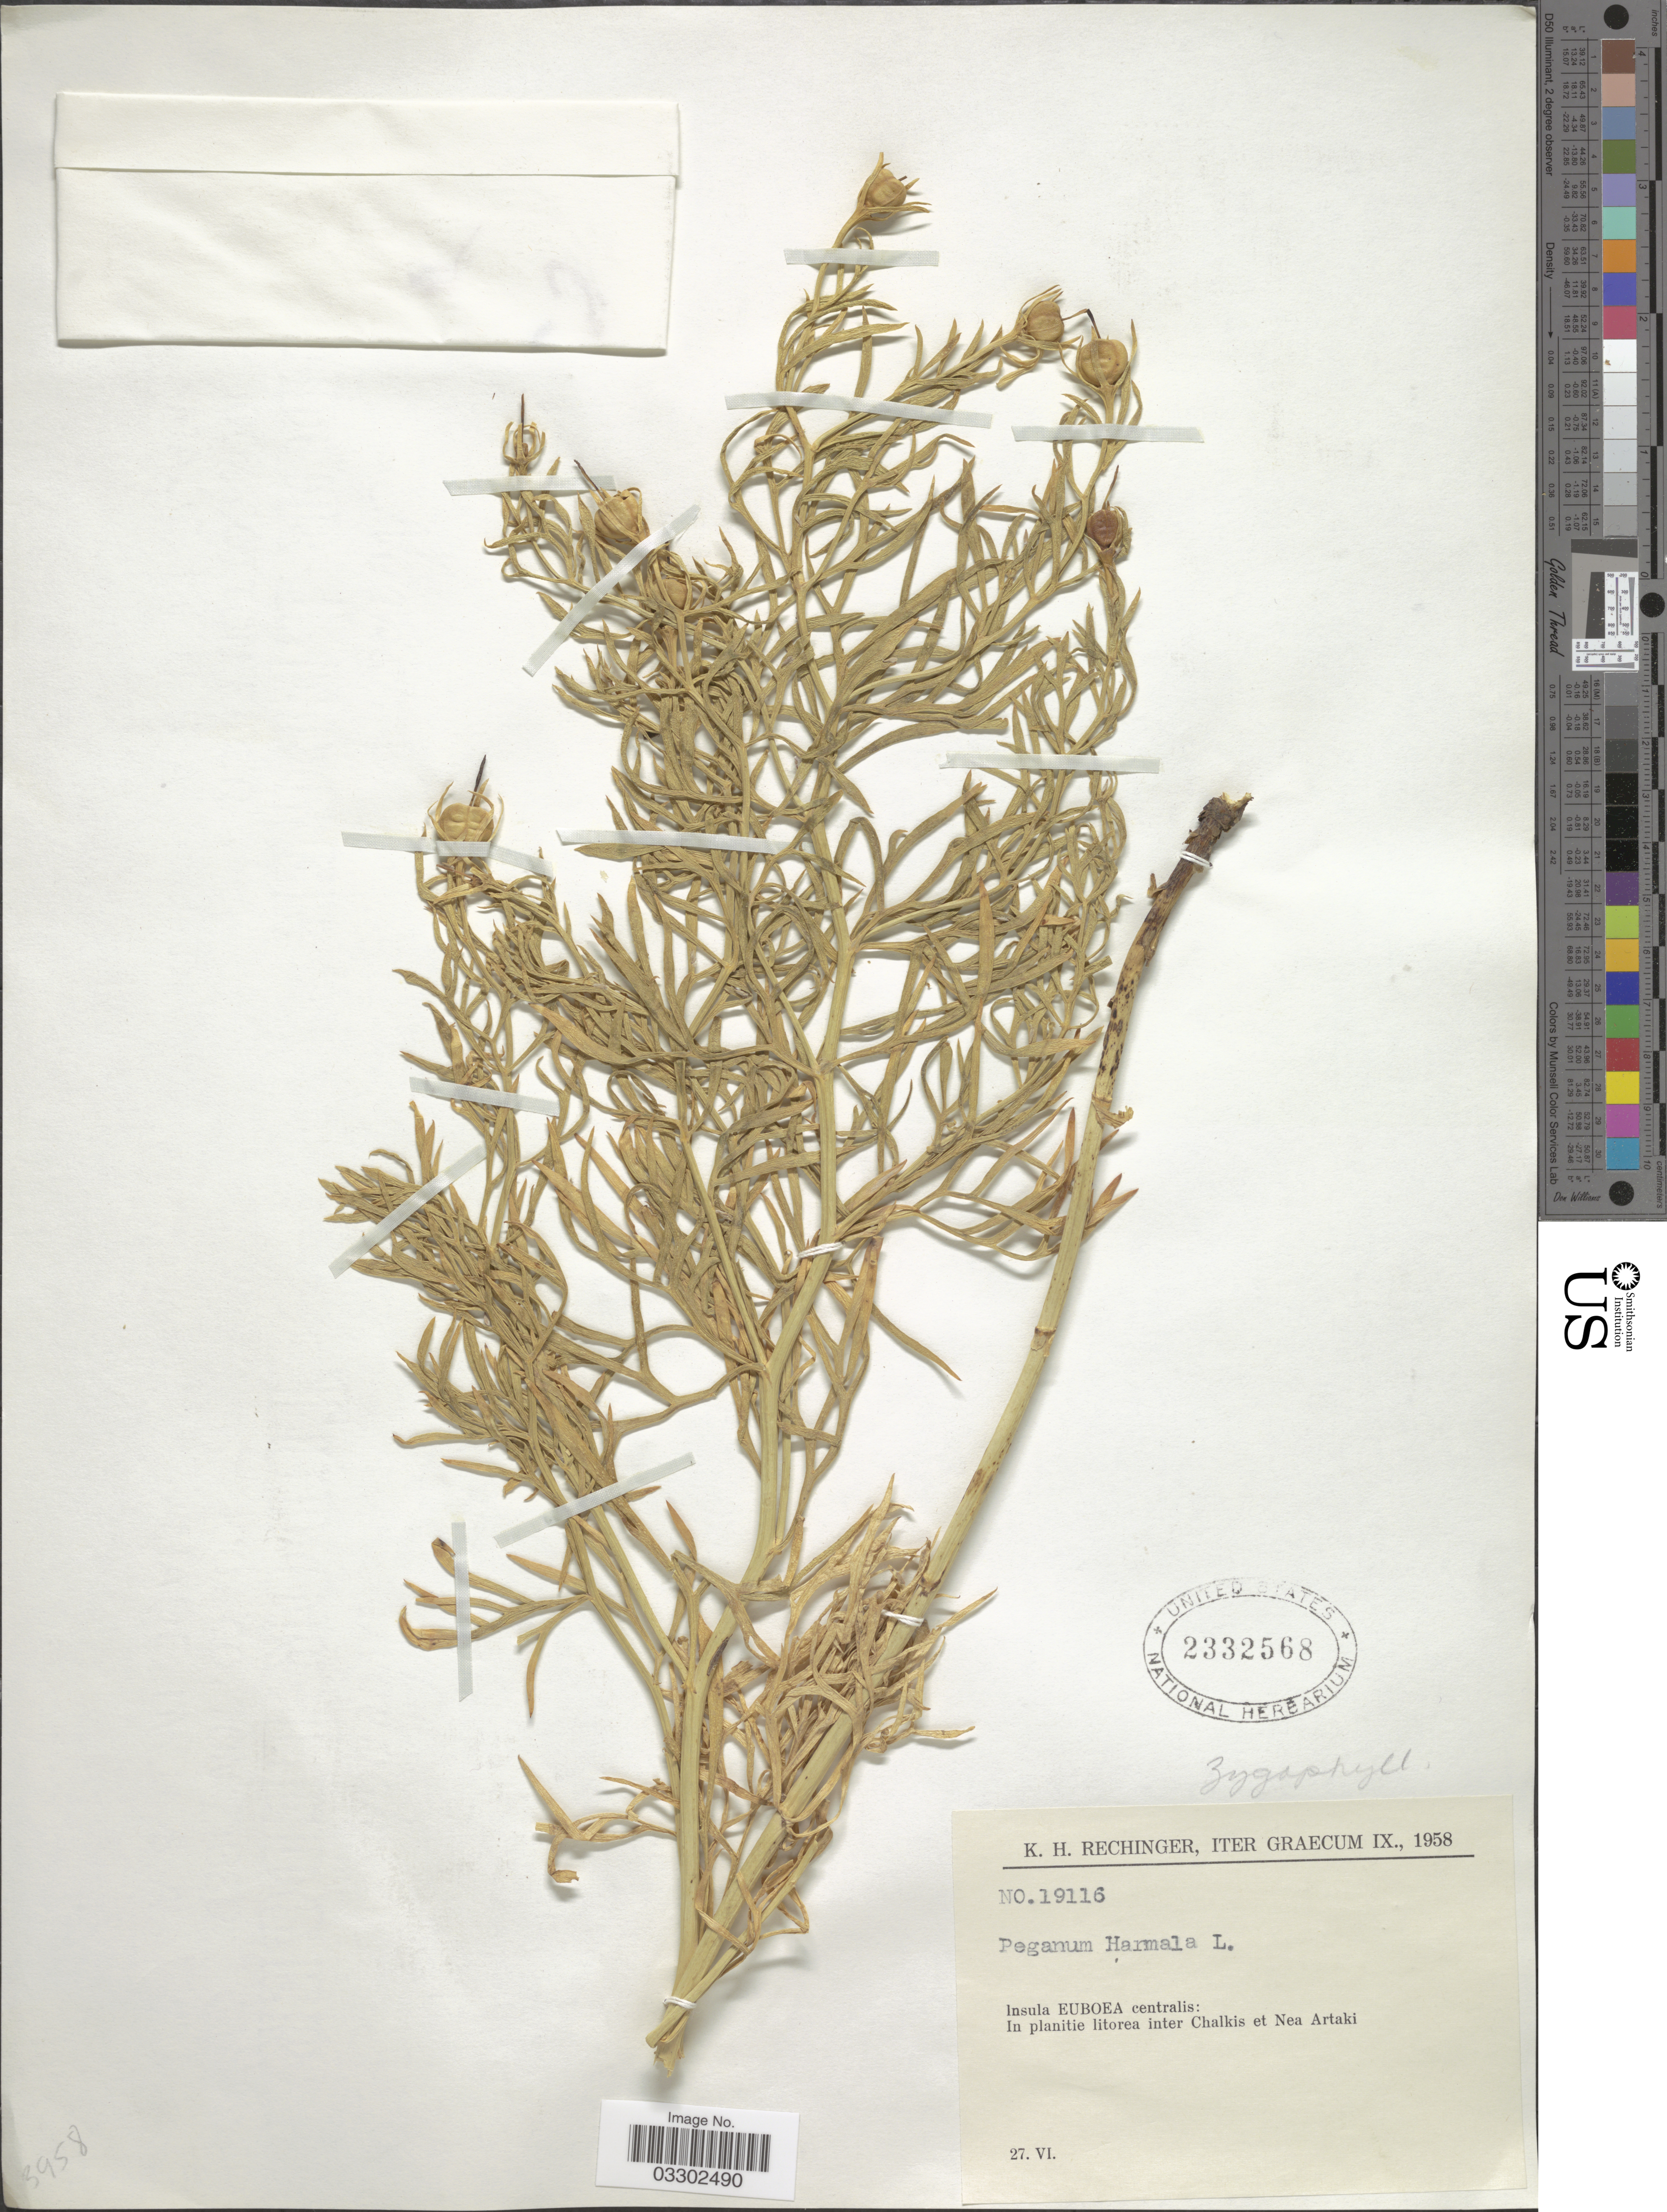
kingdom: Plantae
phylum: Tracheophyta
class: Magnoliopsida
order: Sapindales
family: Tetradiclidaceae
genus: Peganum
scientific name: Peganum harmala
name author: L.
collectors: K. H. Rechinger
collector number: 19116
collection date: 1958-06-27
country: Greece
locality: Insula Euboea centralis. In planitie litorea inter Chalkis et Nea Artaki.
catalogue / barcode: US 2332568